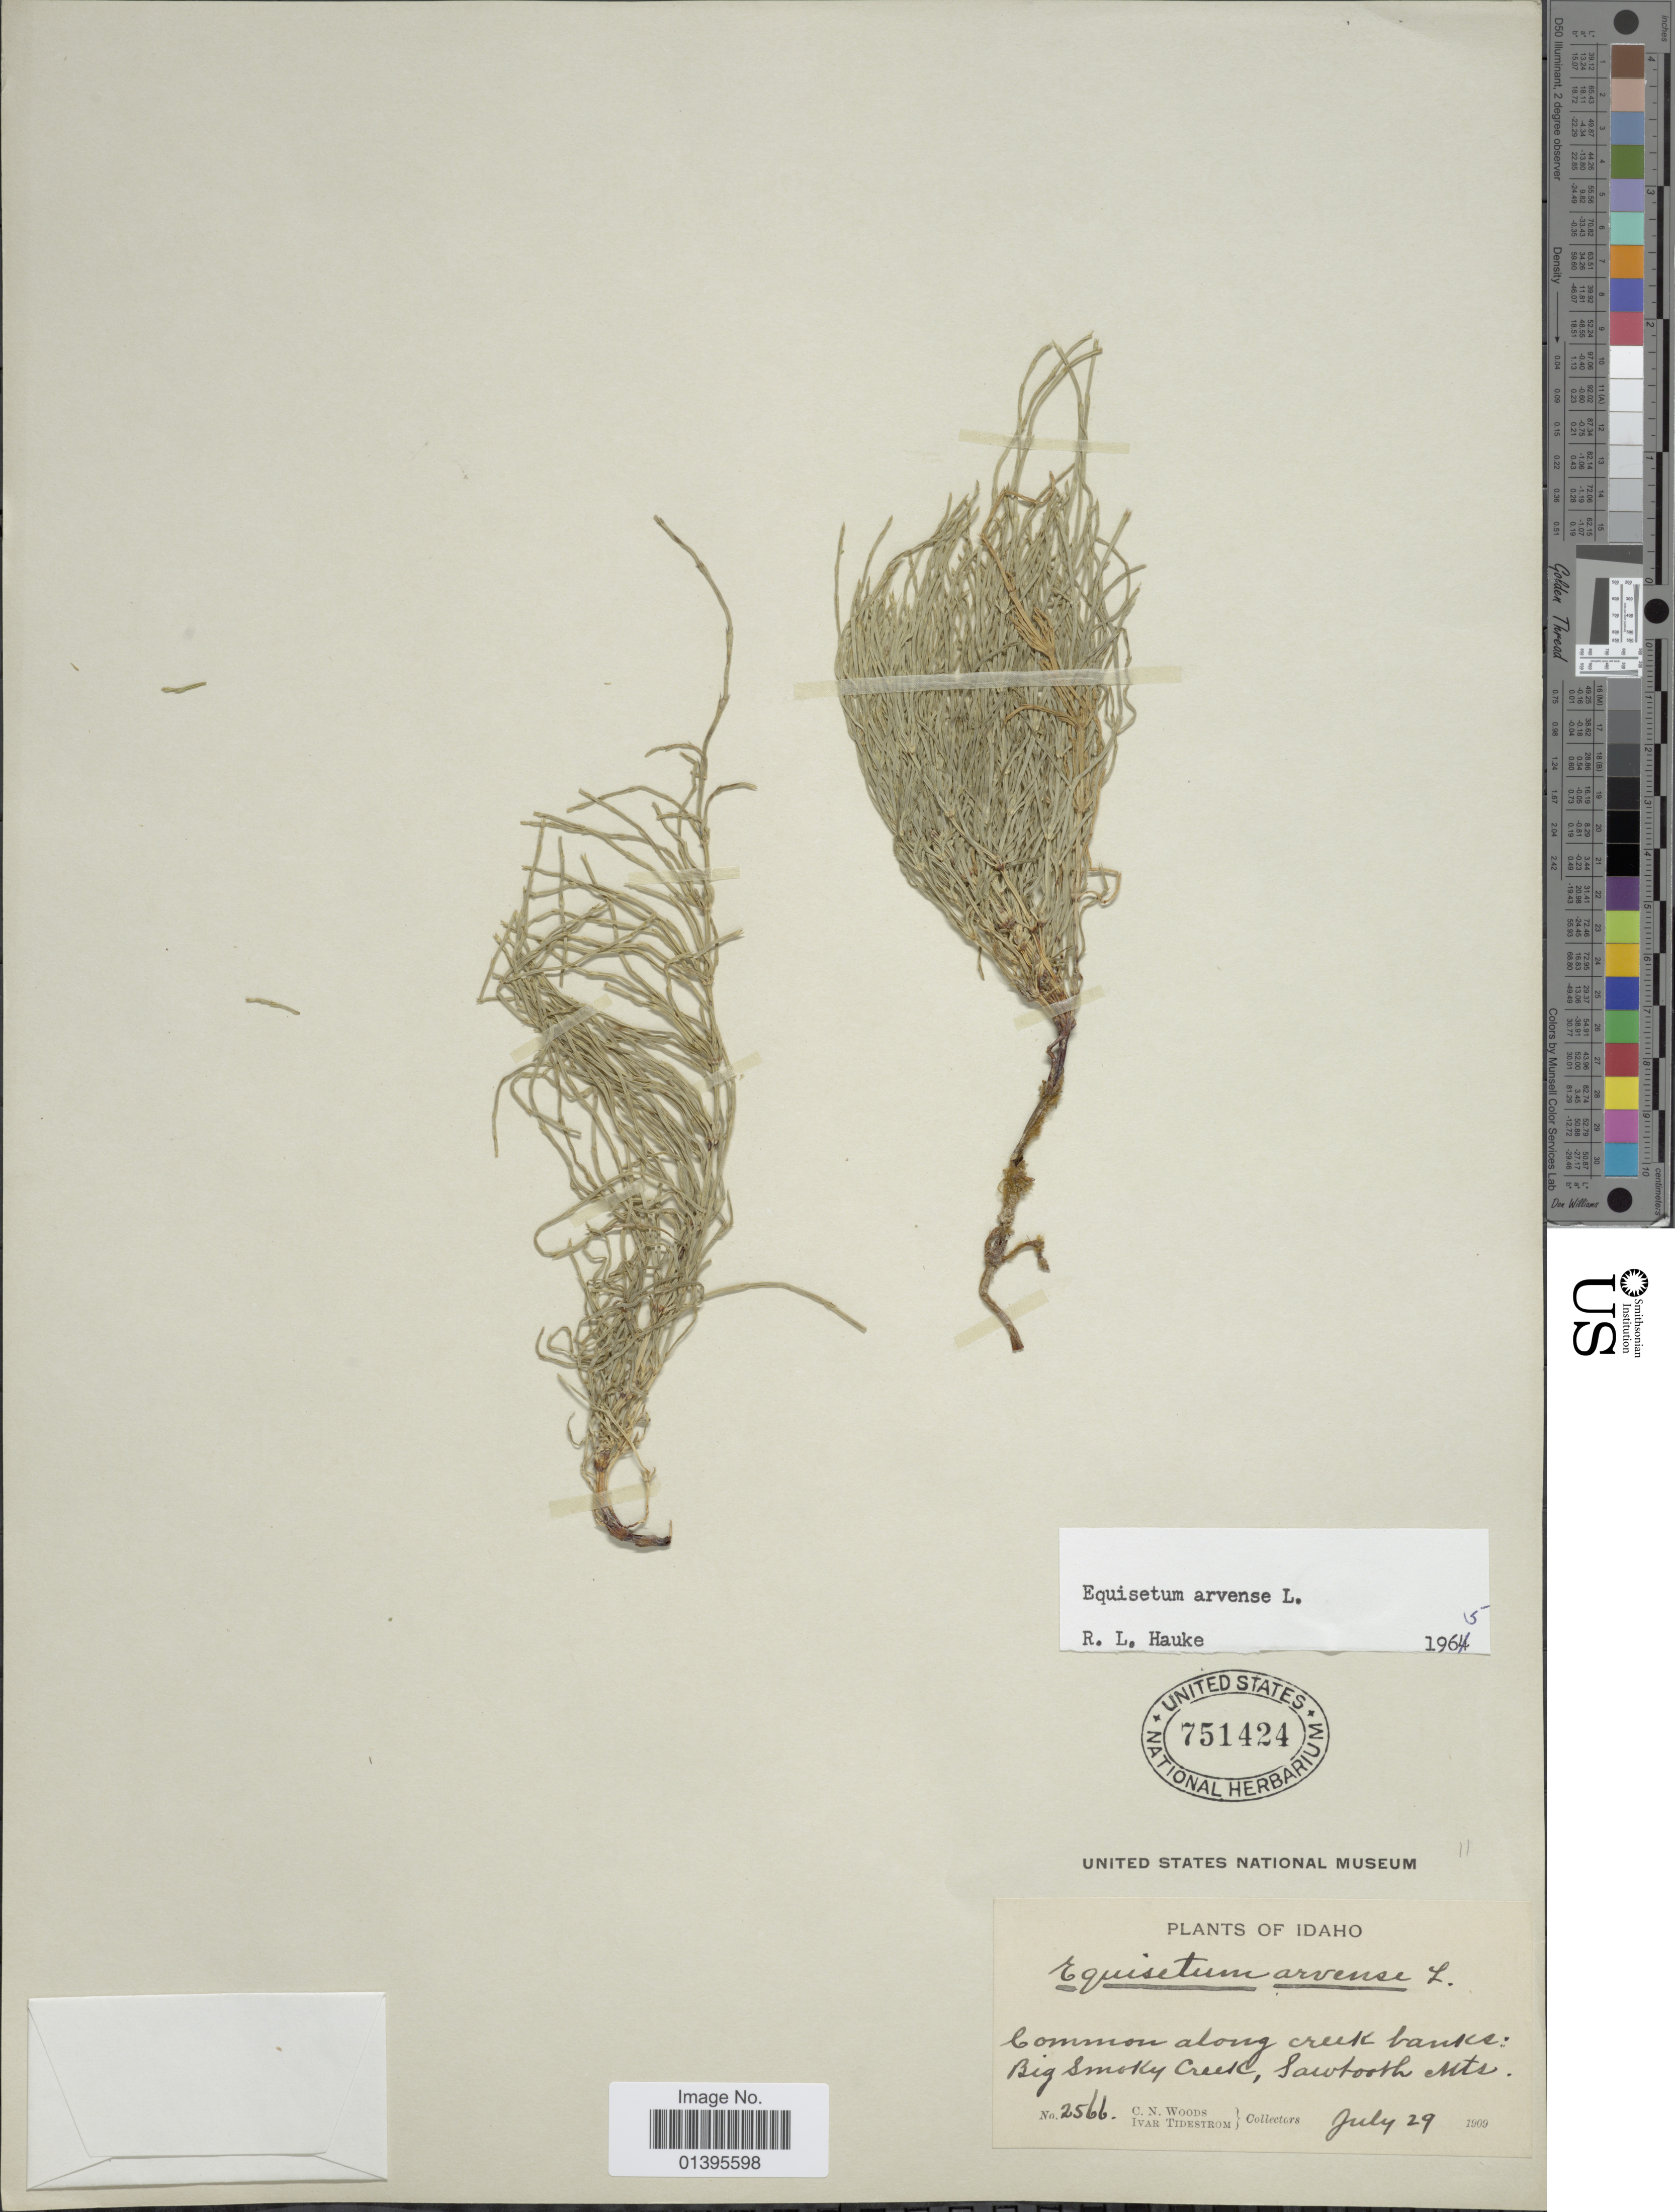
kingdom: Plantae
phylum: Tracheophyta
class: Polypodiopsida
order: Equisetales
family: Equisetaceae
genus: Equisetum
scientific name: Equisetum arvense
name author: L.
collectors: C. Woods & I. F. Tidestrom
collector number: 2566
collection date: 1909-07-29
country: United States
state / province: Idaho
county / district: Camas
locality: Along creek banks, Big Smoky Creek, Sawtooth Mts.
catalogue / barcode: US 751424